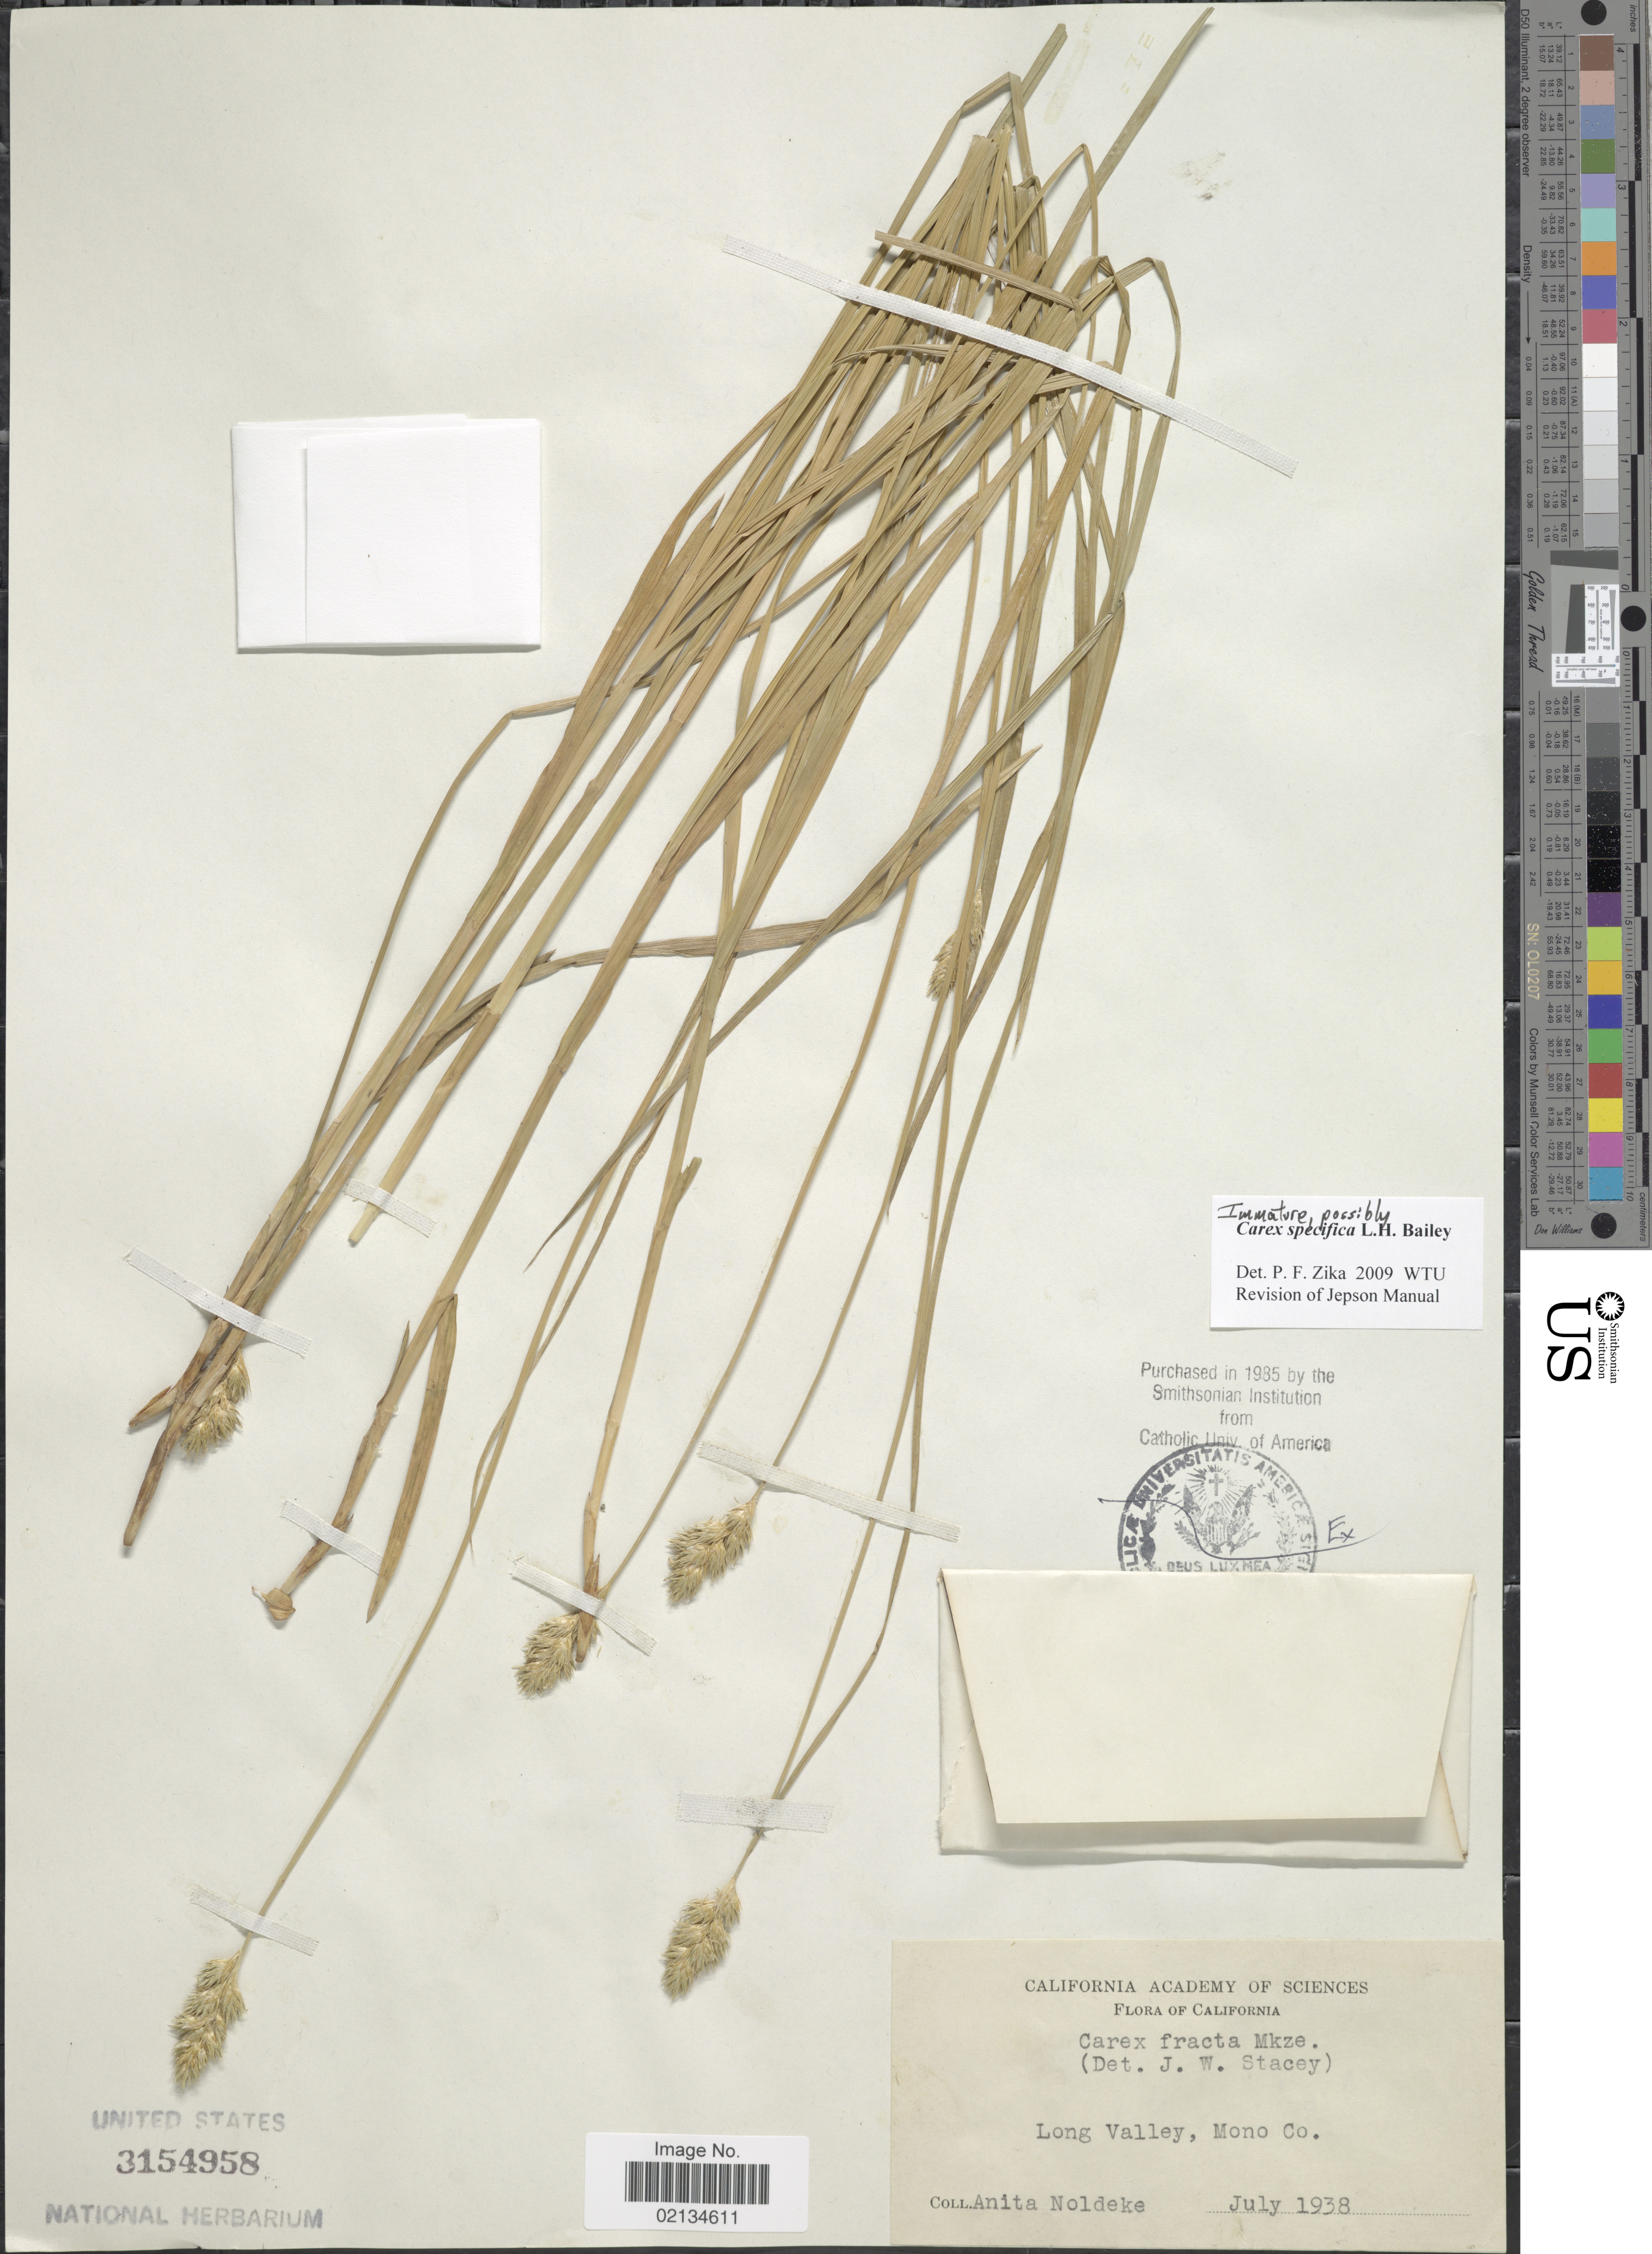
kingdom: Plantae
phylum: Tracheophyta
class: Liliopsida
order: Poales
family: Cyperaceae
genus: Carex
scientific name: Carex specifica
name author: L.H. Bailey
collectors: A. Noldeke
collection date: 1938-07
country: United States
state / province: California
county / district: Mono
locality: Long Valley, Mono Co.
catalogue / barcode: US 3154958